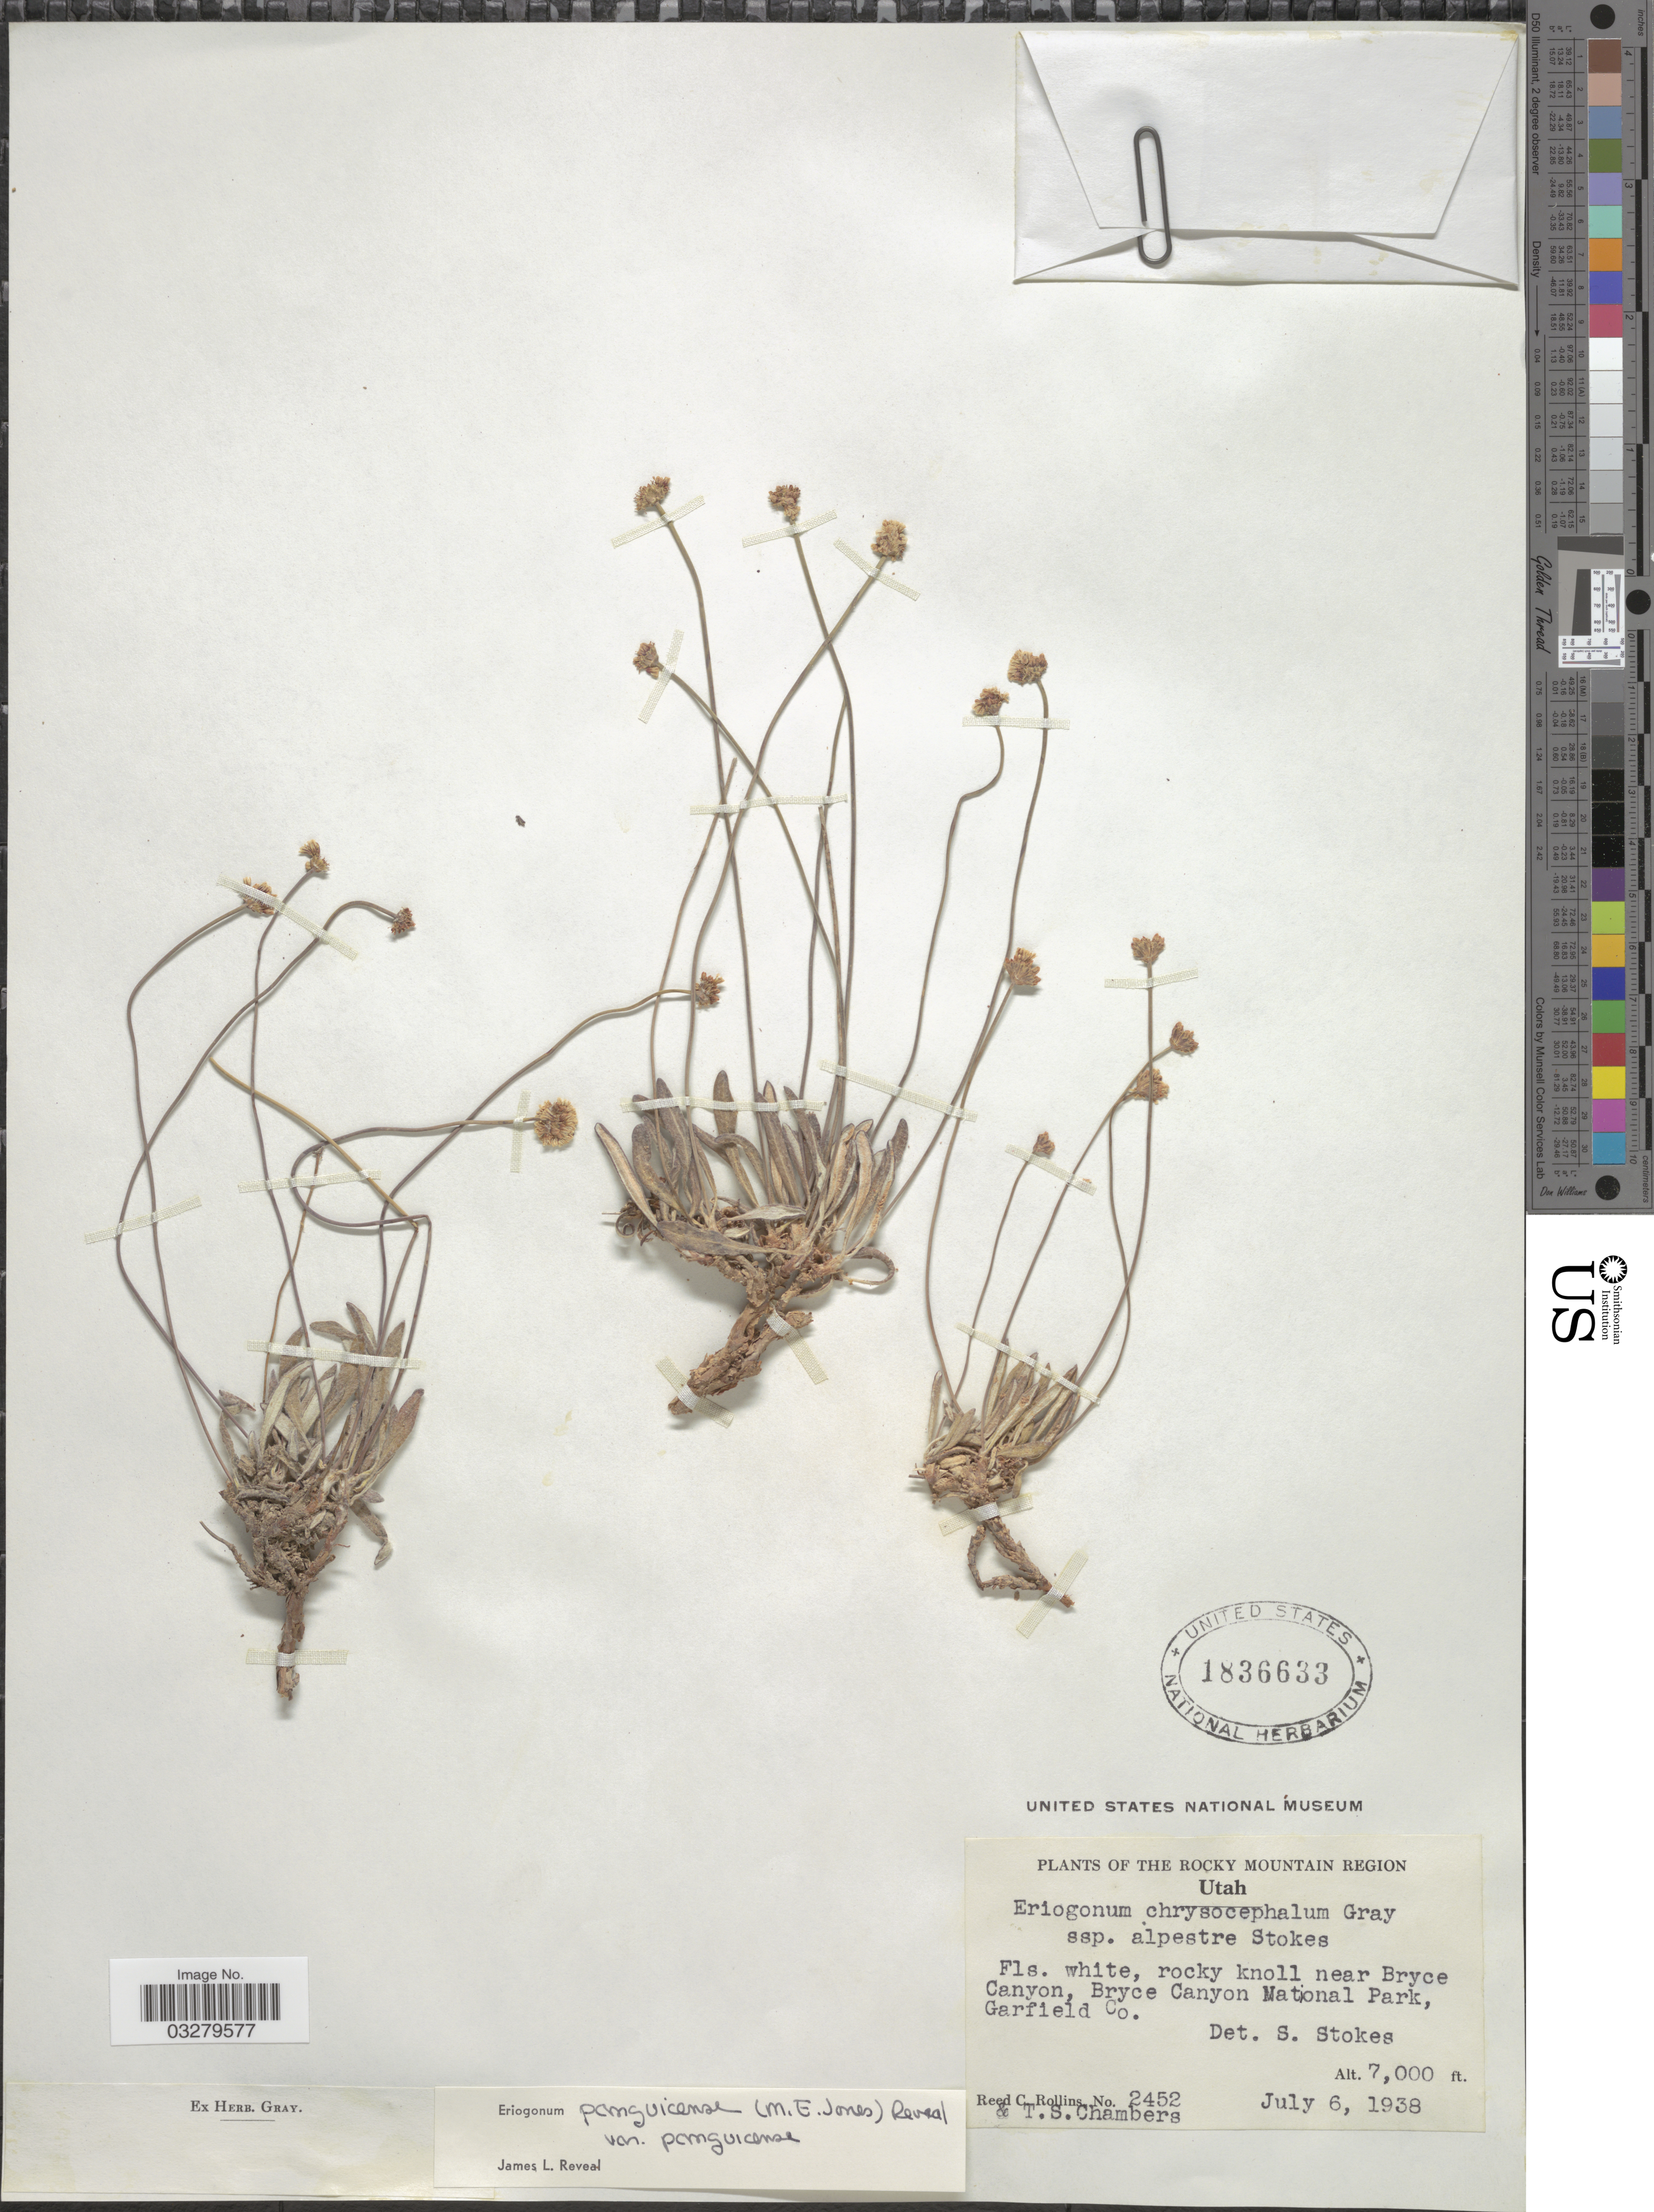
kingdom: Plantae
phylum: Tracheophyta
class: Magnoliopsida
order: Caryophyllales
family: Polygonaceae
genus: Eriogonum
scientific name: Eriogonum panguicense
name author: (M.E. Jones) Reveal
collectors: R. C. Rollins & T. Chambers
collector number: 2452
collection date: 1938-07-06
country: United States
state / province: Utah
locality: The Rocky Mountain Region. Rocky knoll near Bryce Canyon, Bryce Canyon National Park, Garfield Co.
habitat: rocky knoll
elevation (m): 2134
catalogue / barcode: US 1836633